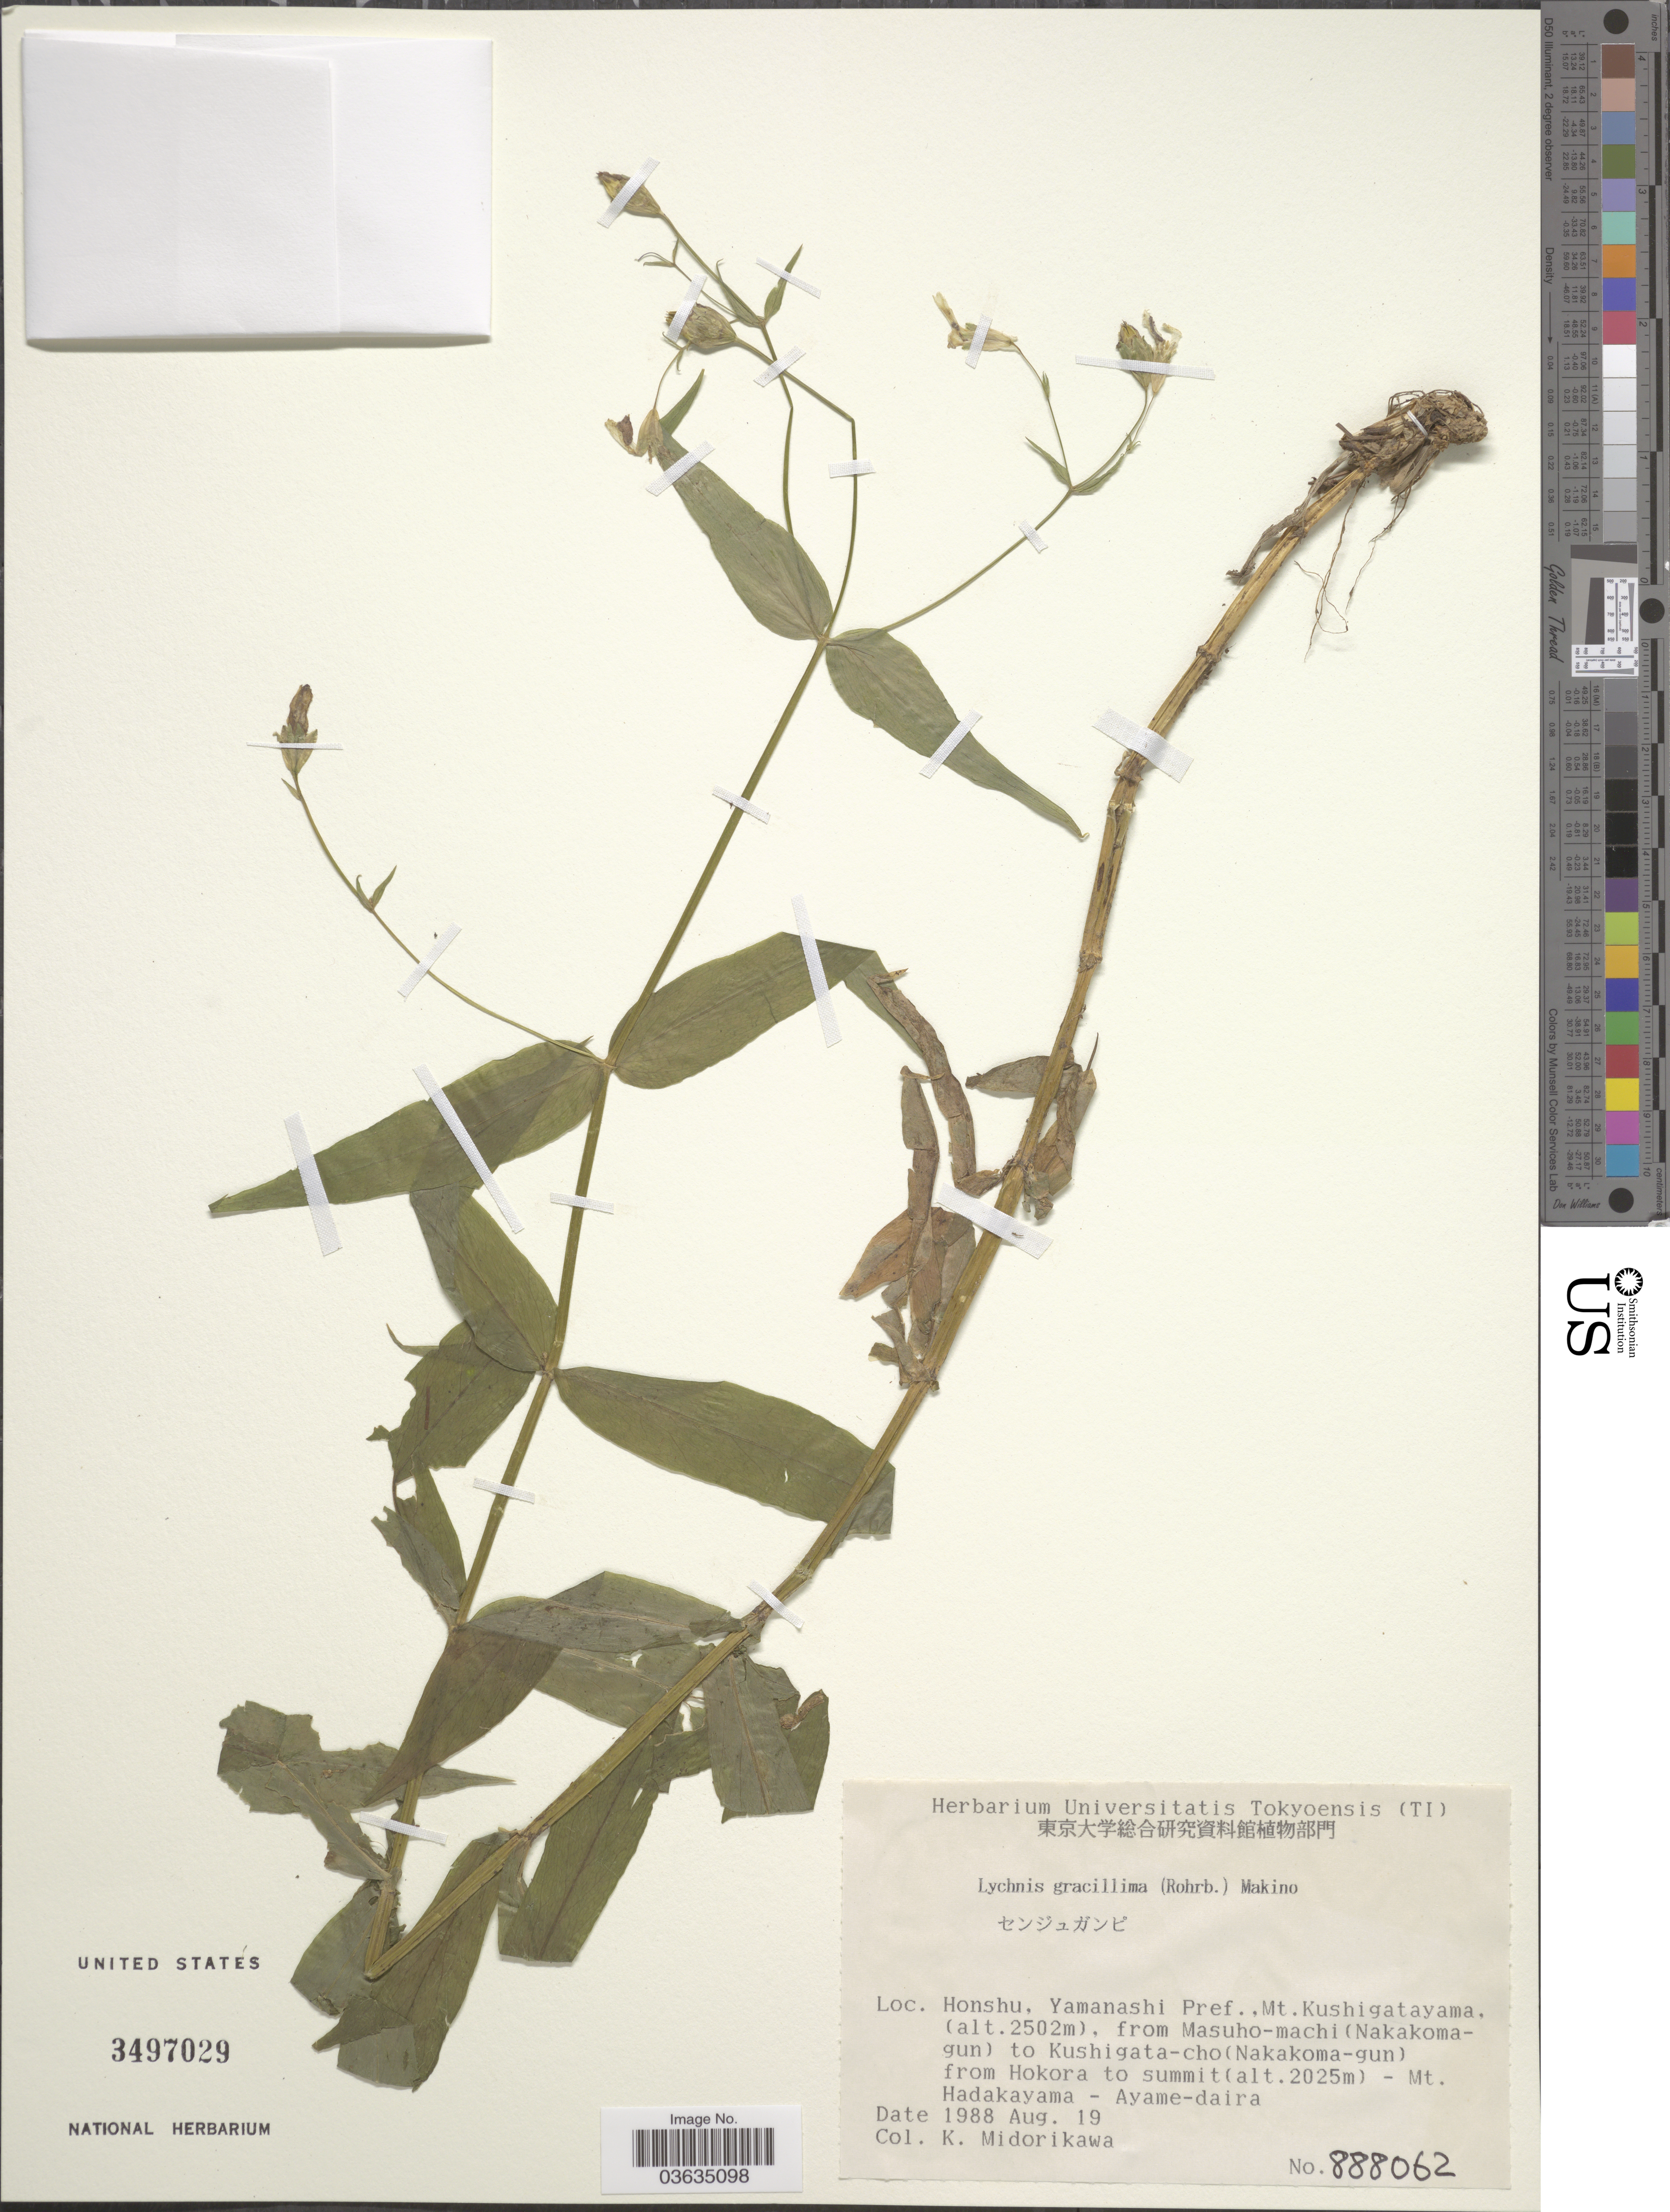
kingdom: Plantae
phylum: Tracheophyta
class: Magnoliopsida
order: Caryophyllales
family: Caryophyllaceae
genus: Silene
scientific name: Silene gracillima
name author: Rohrb.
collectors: K. Midorikawa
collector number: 888062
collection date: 1988-08-19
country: Japan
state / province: Yamanasi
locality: Honshu, Yamanashi Pref., Mt. Kushigatayama. From Masuho-machi (Nakakomagun) to Kushigata-cho (Nakakoma-gun) from Hokora to summit - Mt. Hadakayama - Ayame-daira.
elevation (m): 2025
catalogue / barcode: US 3497029